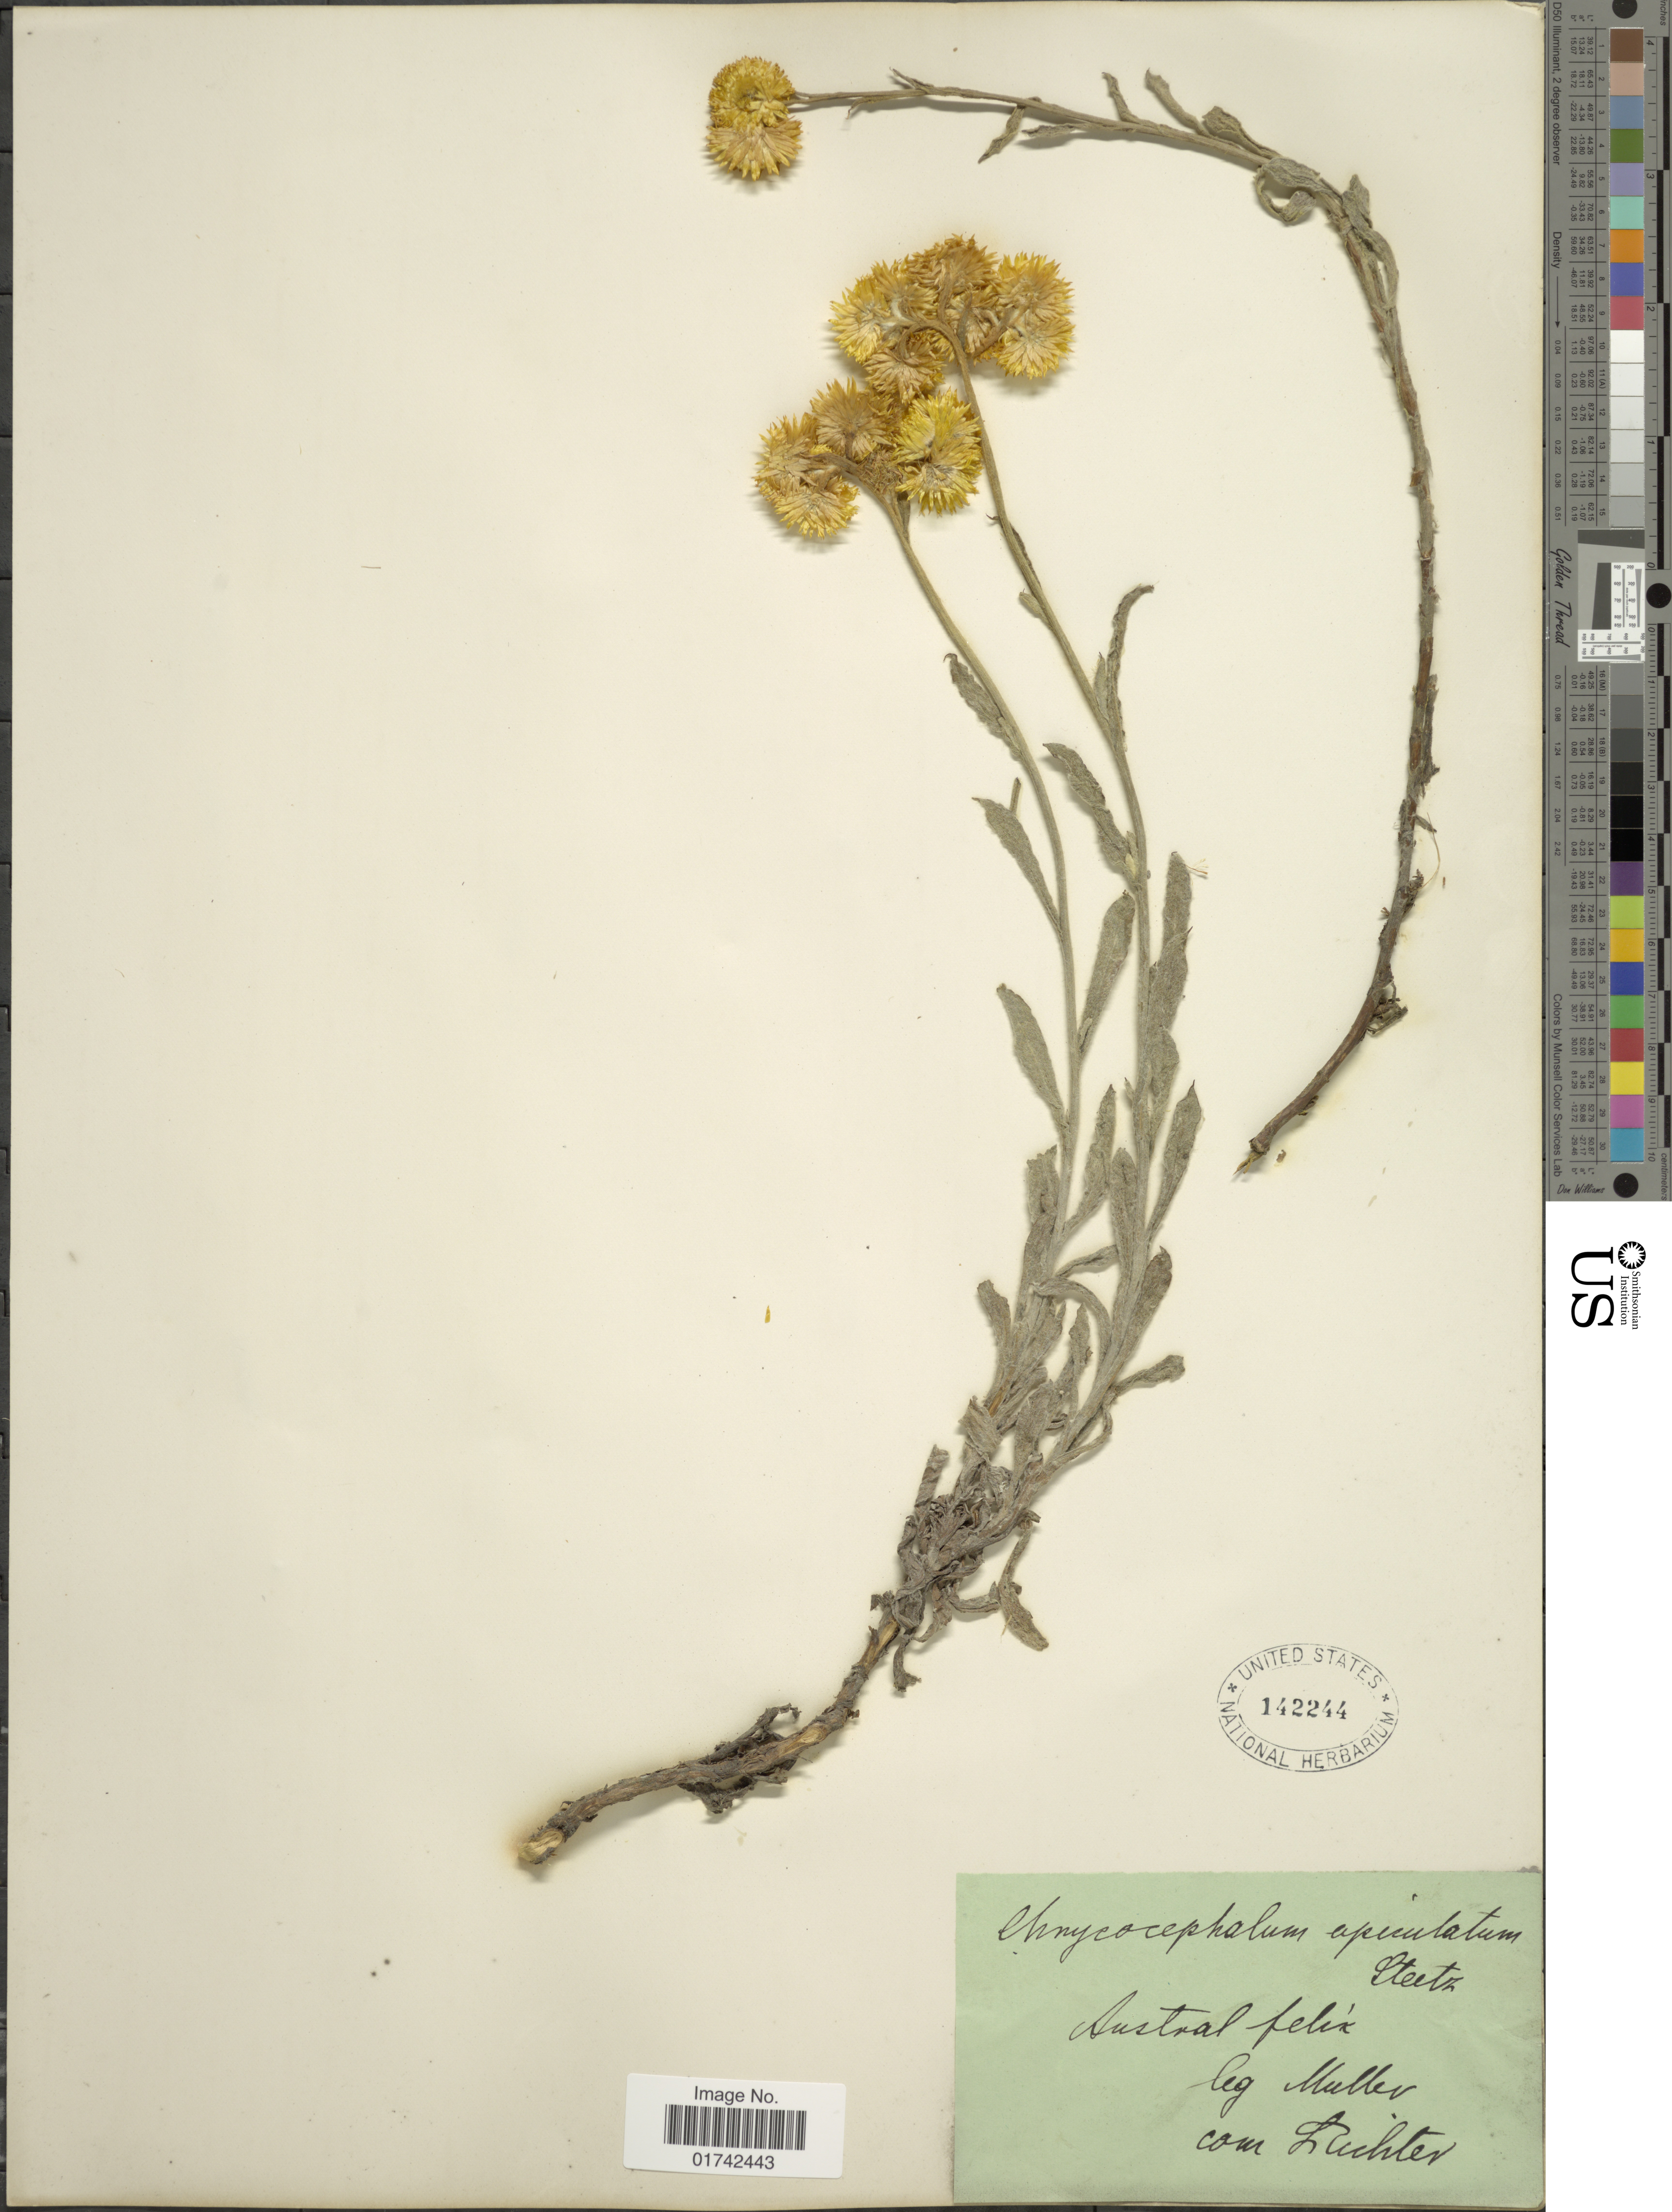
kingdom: Plantae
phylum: Tracheophyta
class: Magnoliopsida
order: Asterales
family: Asteraceae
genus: Helichrysum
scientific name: Helichrysum apiculatum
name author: (Labill.) D. Don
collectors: -- Müller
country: Australia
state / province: Victoria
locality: Austral felix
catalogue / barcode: US 142244